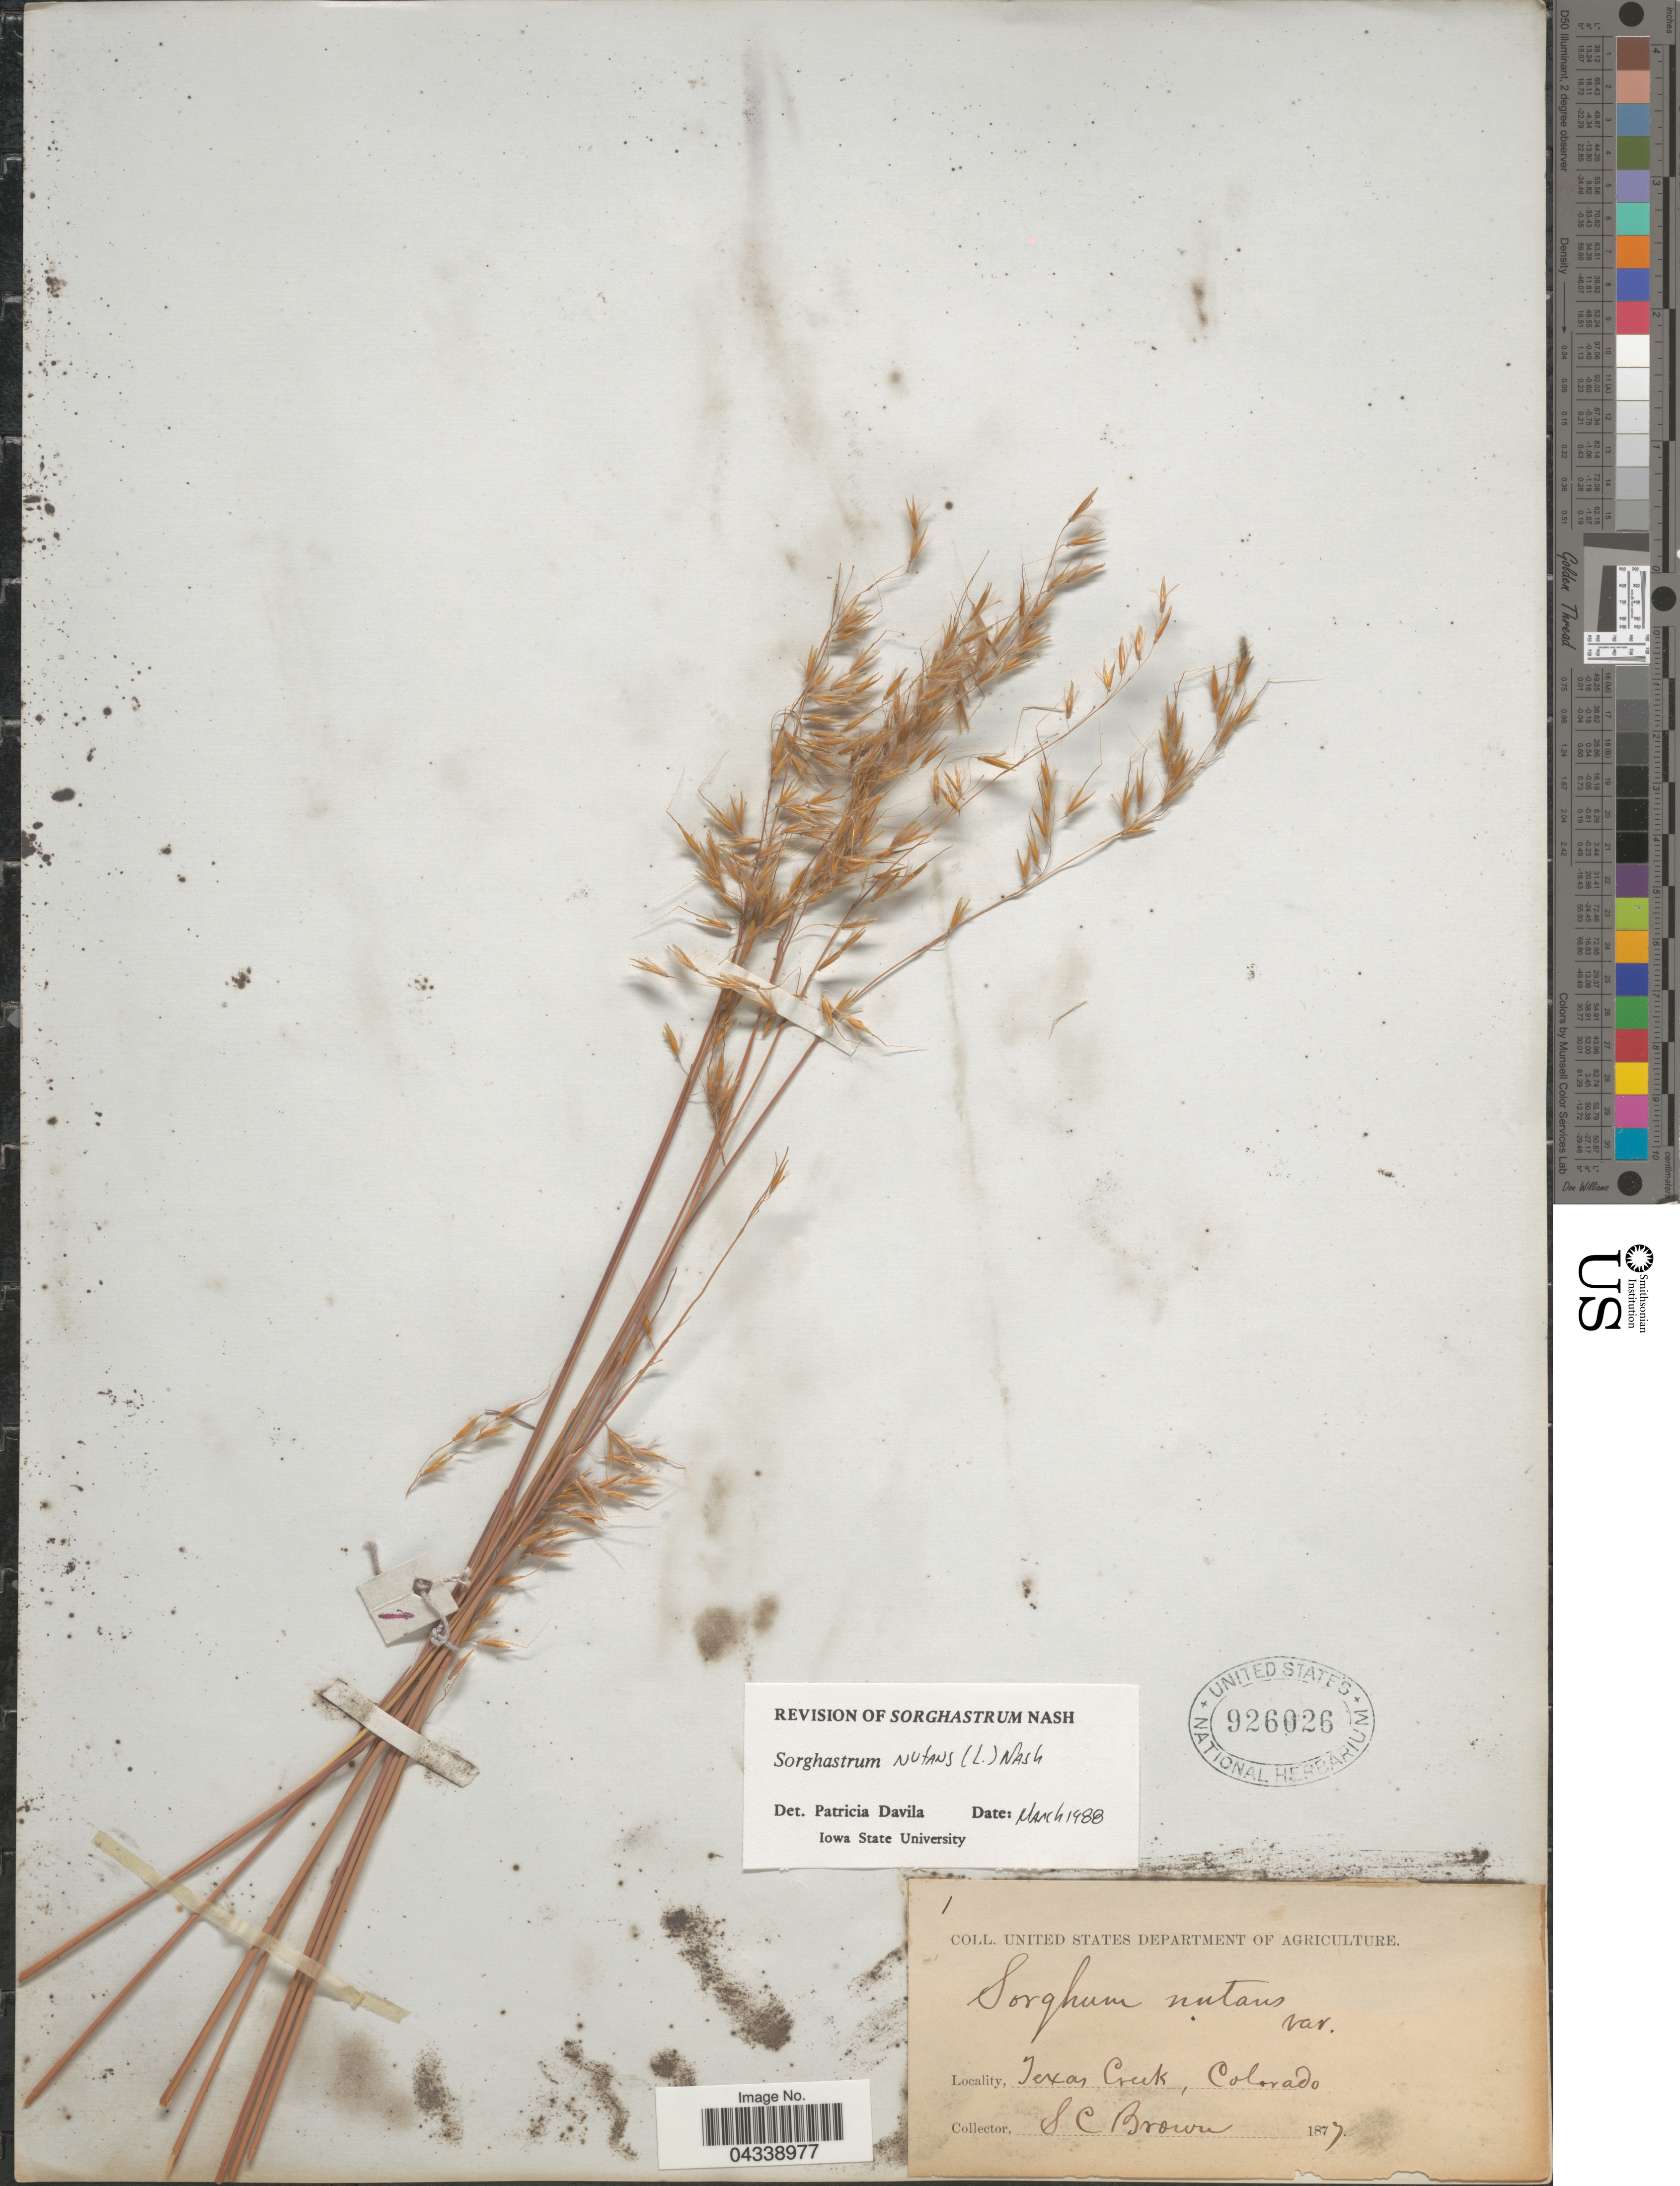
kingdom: Plantae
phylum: Tracheophyta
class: Liliopsida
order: Poales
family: Poaceae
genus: Sorghastrum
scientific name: Sorghastrum nutans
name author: (L.) Nash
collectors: S. Brown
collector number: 1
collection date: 1877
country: United States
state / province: Colorado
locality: Texas Creek.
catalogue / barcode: US 926026